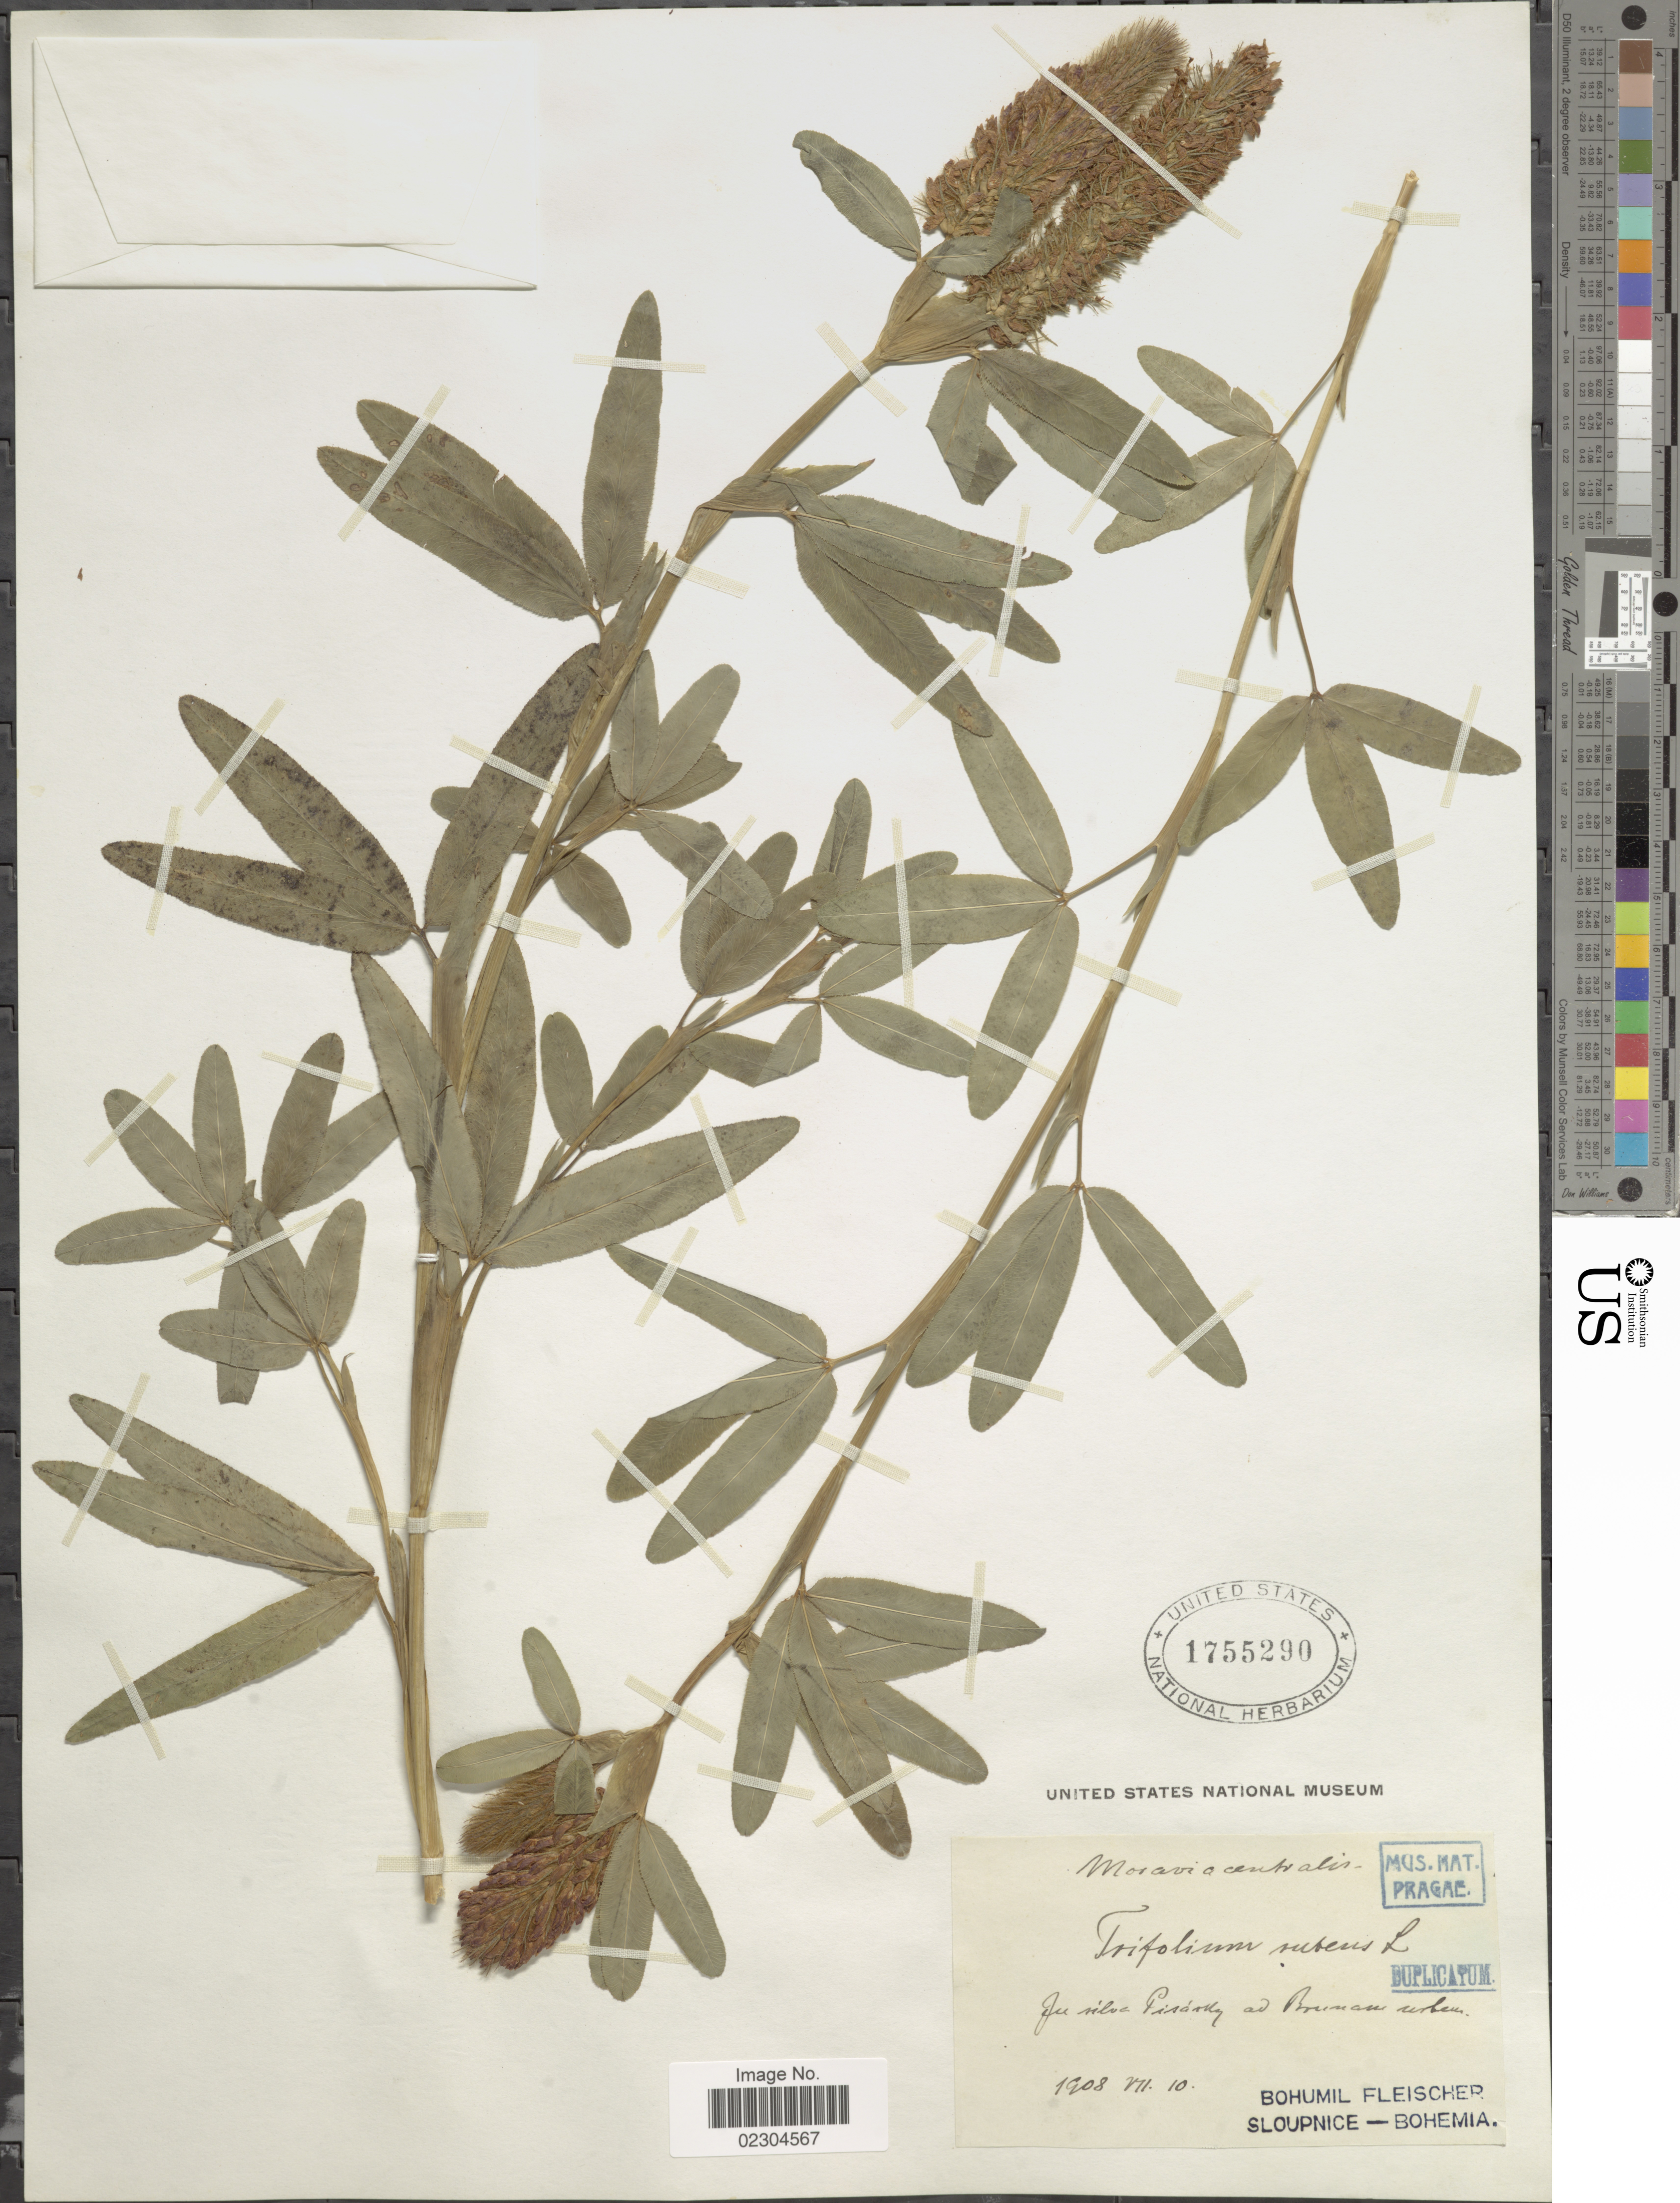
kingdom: Plantae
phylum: Tracheophyta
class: Magnoliopsida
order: Fabales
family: Fabaceae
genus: Trifolium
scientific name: Trifolium rubens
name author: L.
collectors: B. Fleischer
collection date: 1908-07-10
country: Czechia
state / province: South Moravian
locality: In silva Pisárky ad Brunam urbem. (Pisárky in Brno)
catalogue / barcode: US 1755290